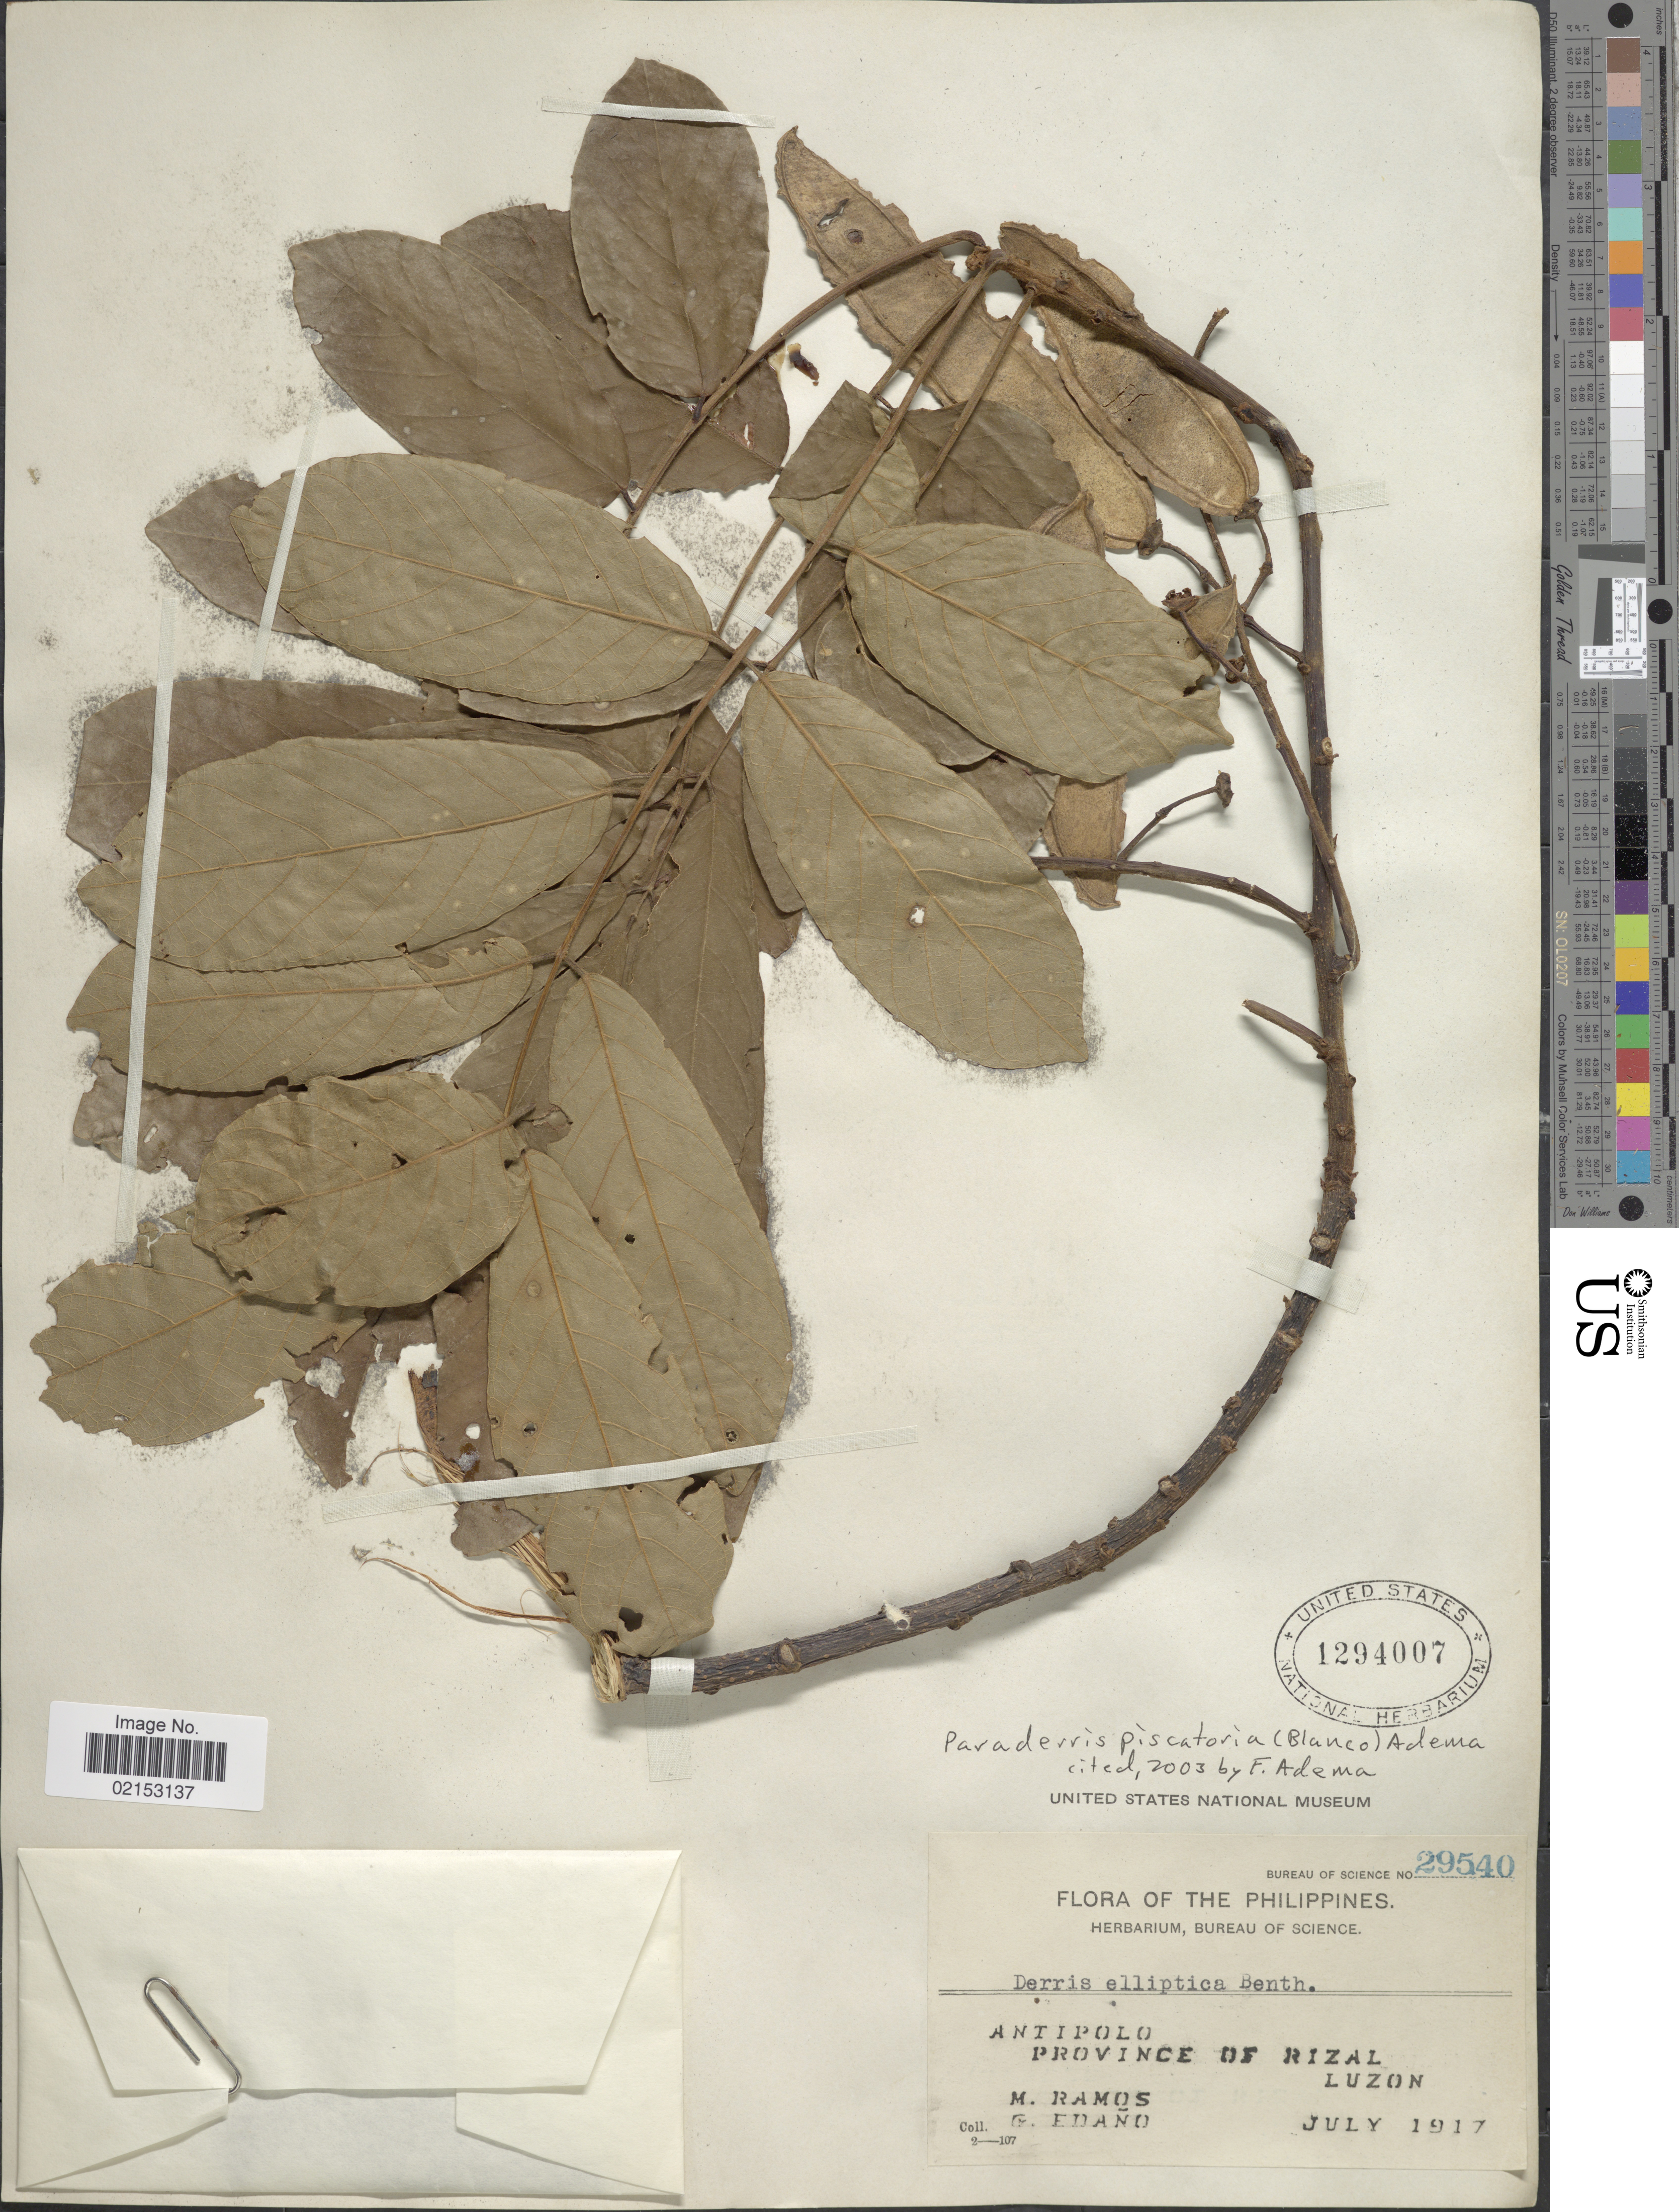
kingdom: Plantae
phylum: Tracheophyta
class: Magnoliopsida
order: Fabales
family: Fabaceae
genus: Derris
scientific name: Derris piscatoria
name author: (Blanco) Sirich. & Adema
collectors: M. Ramos & G. Edaño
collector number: Bureau of Science 29540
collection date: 1917-07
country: Philippines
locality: Antipolo, Province of Rizal, Luzon.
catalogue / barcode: US 1294007